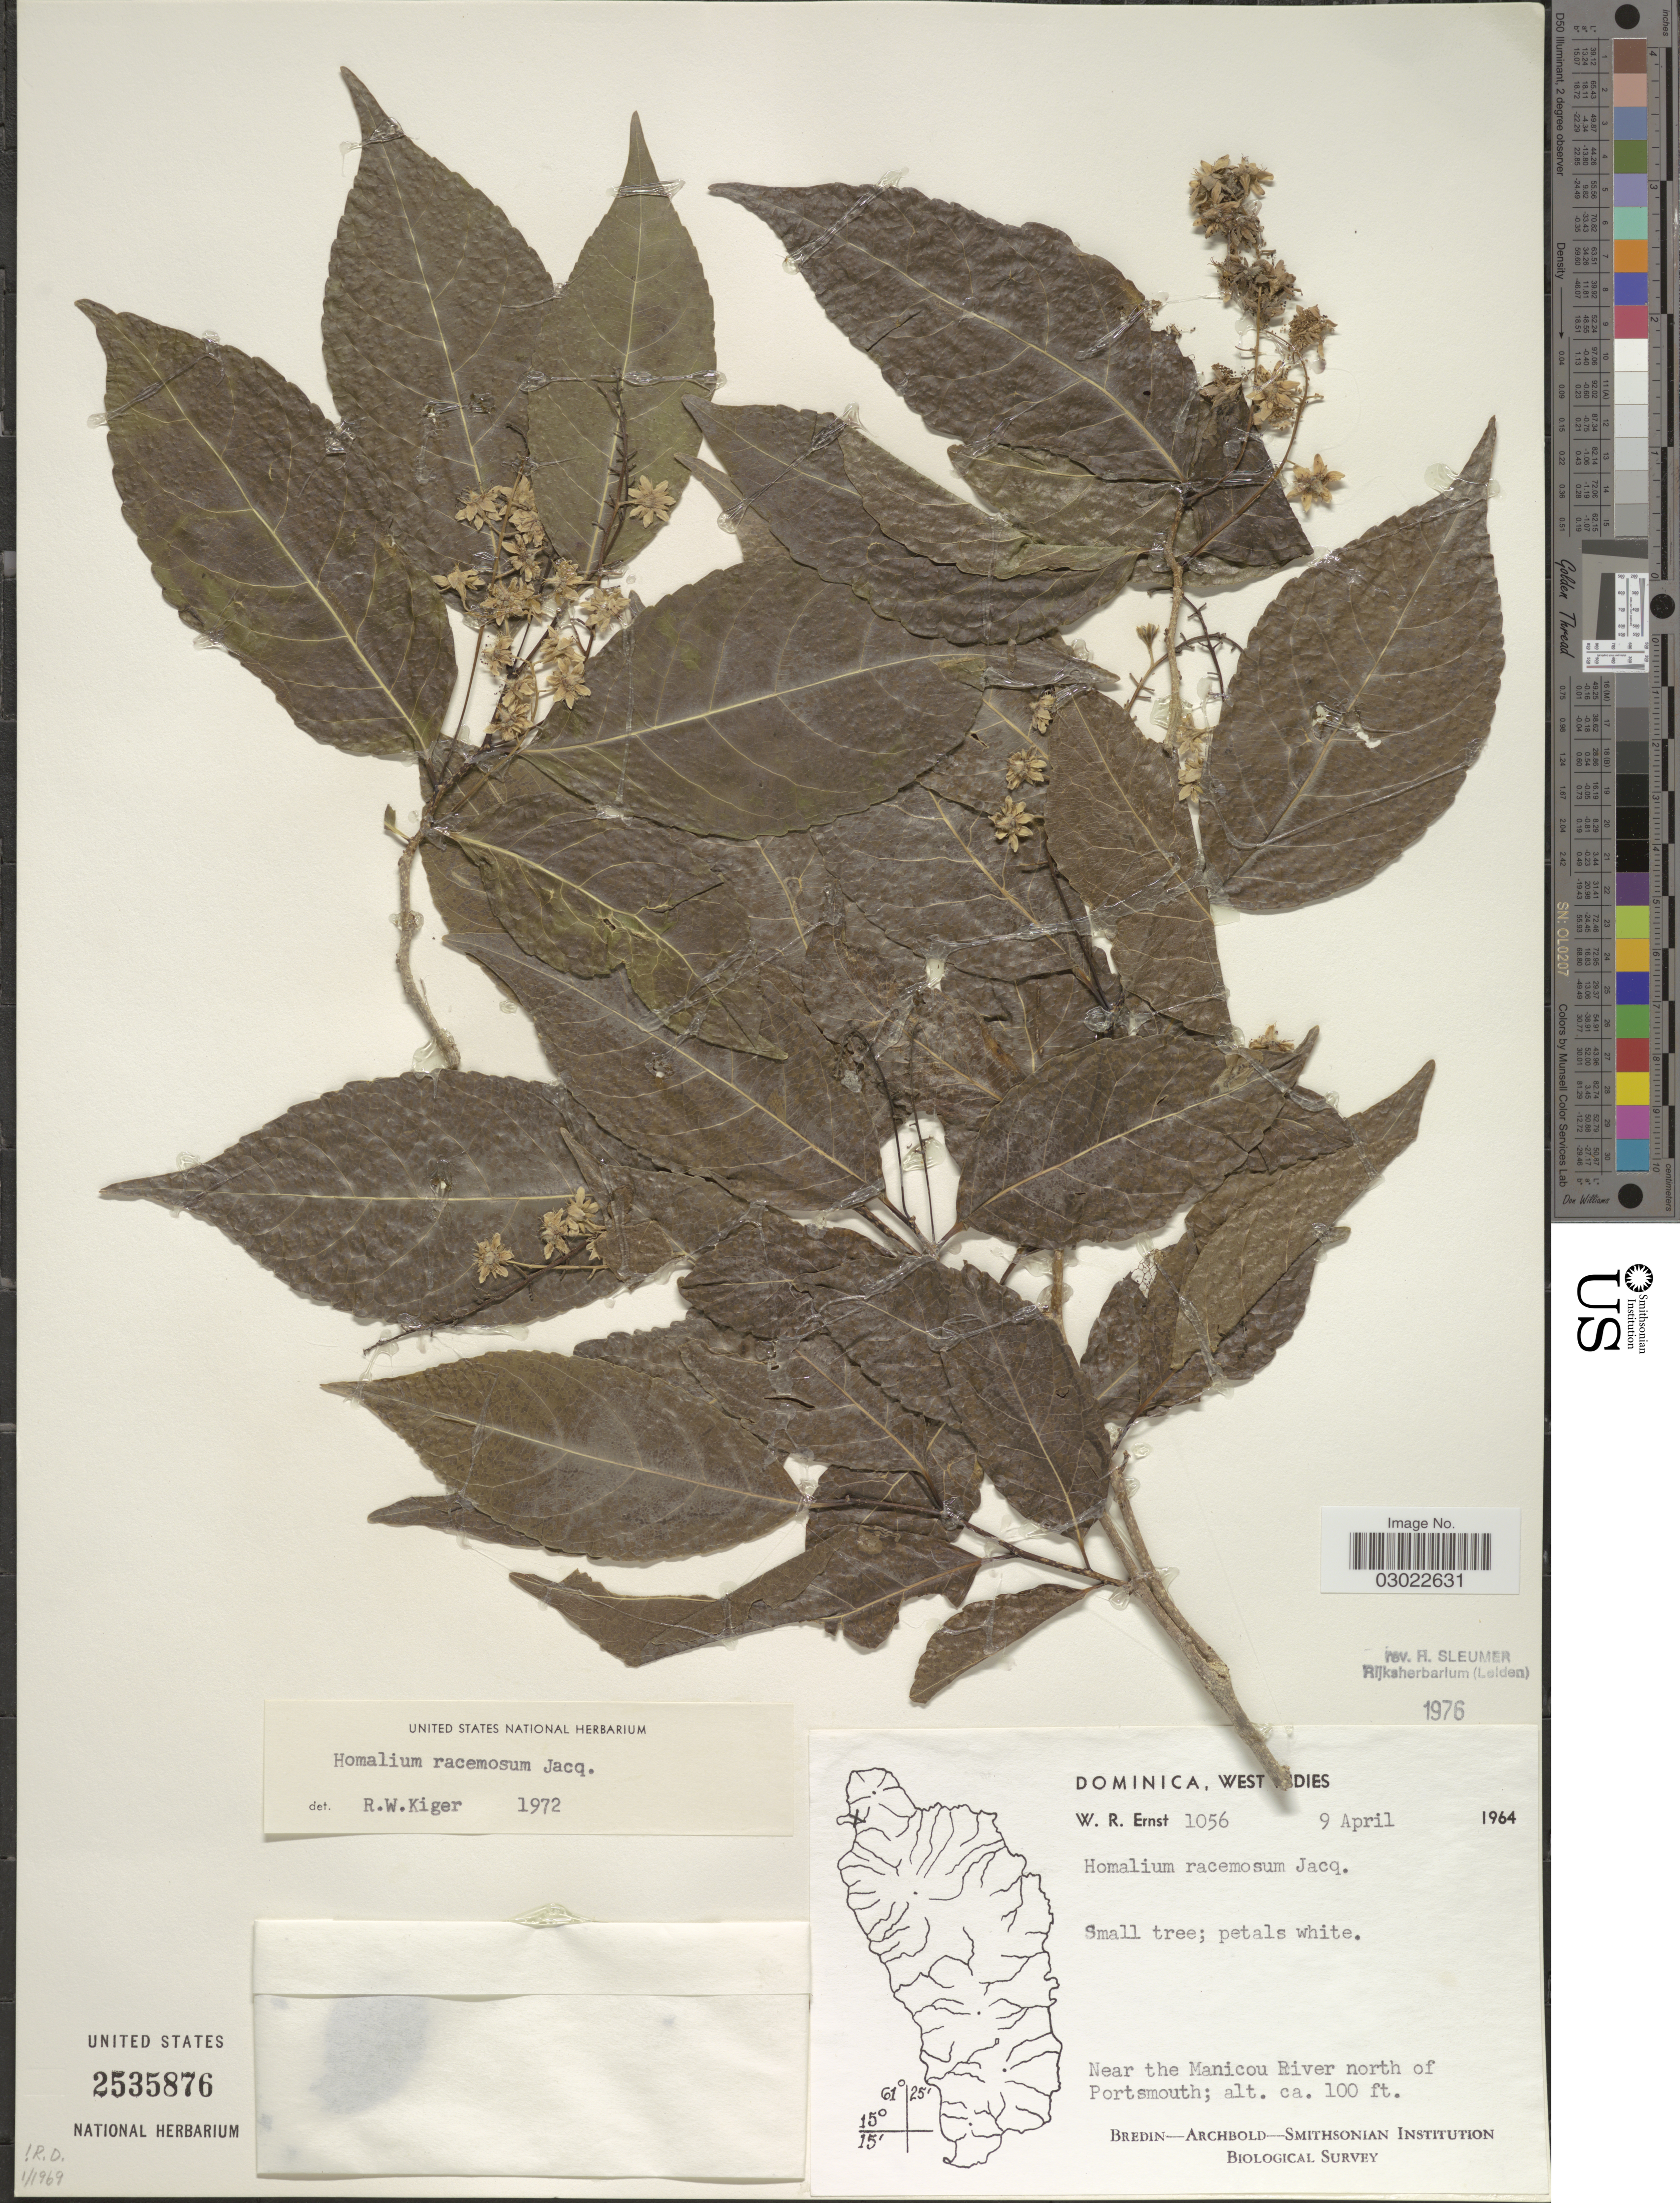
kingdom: Plantae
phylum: Tracheophyta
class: Magnoliopsida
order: Malpighiales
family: Salicaceae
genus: Homalium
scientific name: Homalium racemosum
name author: Jacq.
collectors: W. R. Ernst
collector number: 1056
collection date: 1964-04-09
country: Dominica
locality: Near the Manicou River north of Portsmouth.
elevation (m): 30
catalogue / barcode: US 2535876